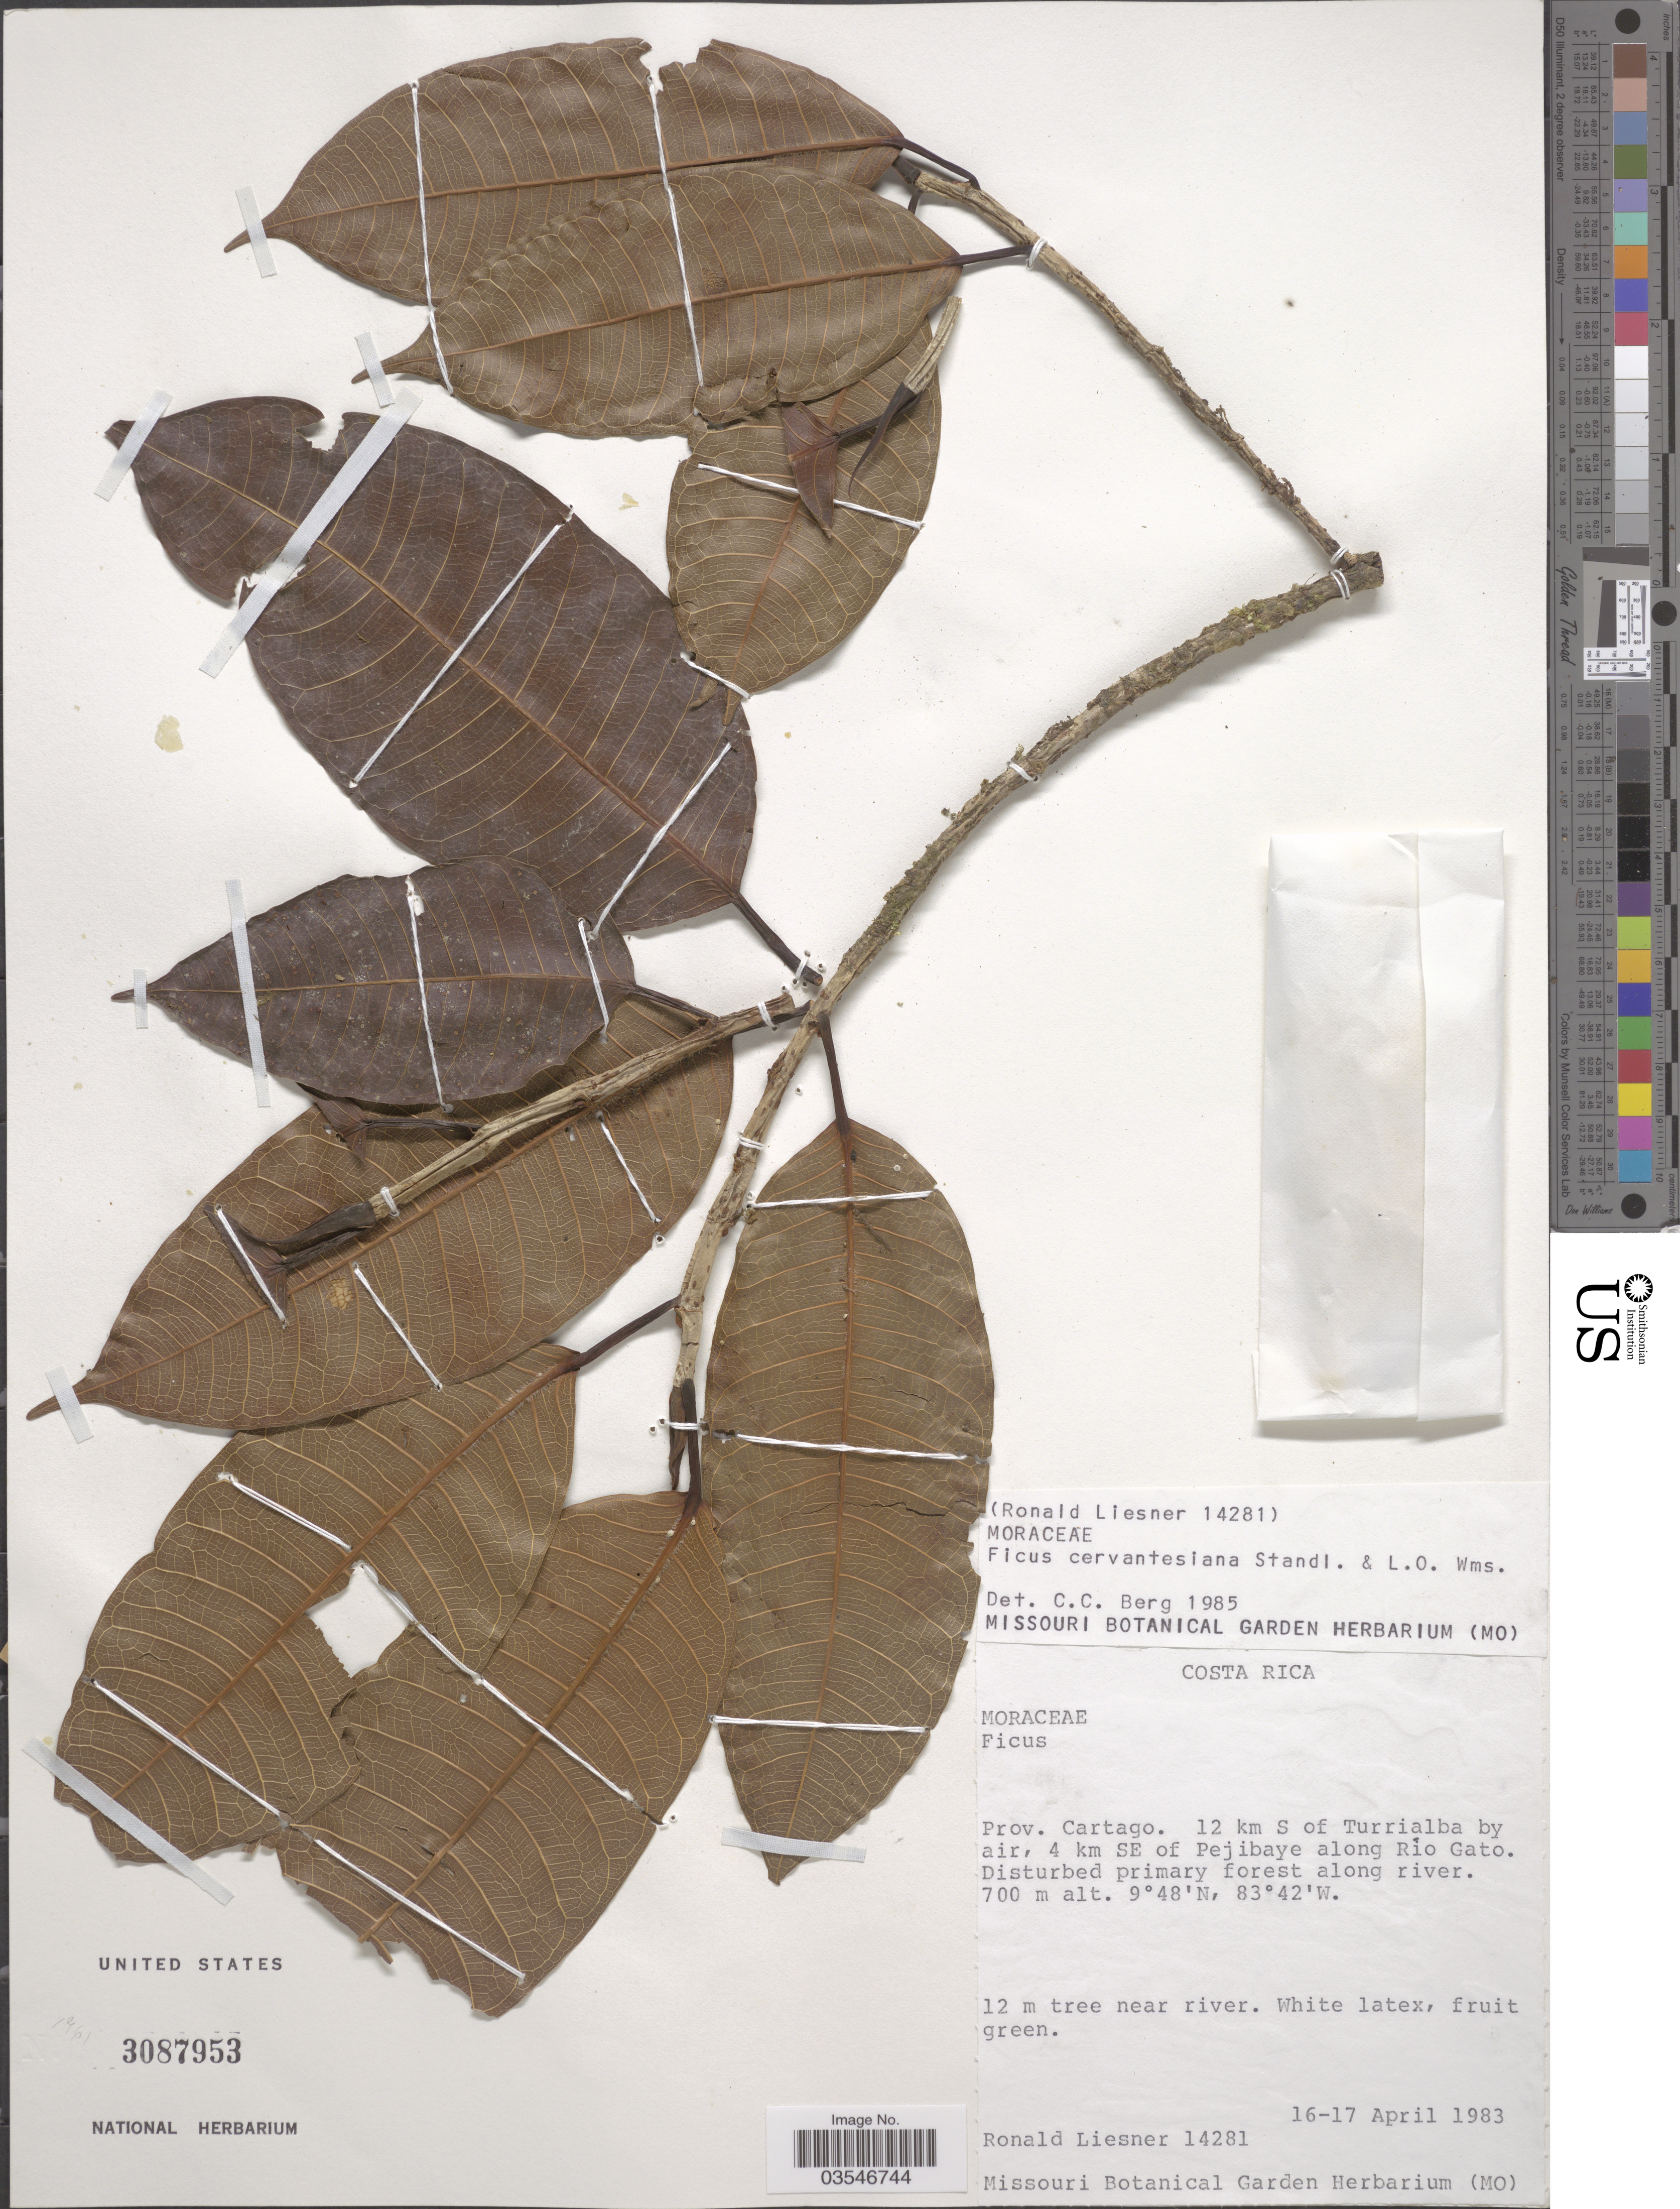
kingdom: Plantae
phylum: Tracheophyta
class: Magnoliopsida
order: Rosales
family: Moraceae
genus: Ficus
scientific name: Ficus cervantesiana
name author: Standl. & L.O. Williams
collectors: R. L. Liesner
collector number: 14281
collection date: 1983-04-16/1983-04-17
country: Costa Rica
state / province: Cartago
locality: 12 km S of Turrialba by air, 4 km SE of Pejibaye along Rio Gato.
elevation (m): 700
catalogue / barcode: US 3087953